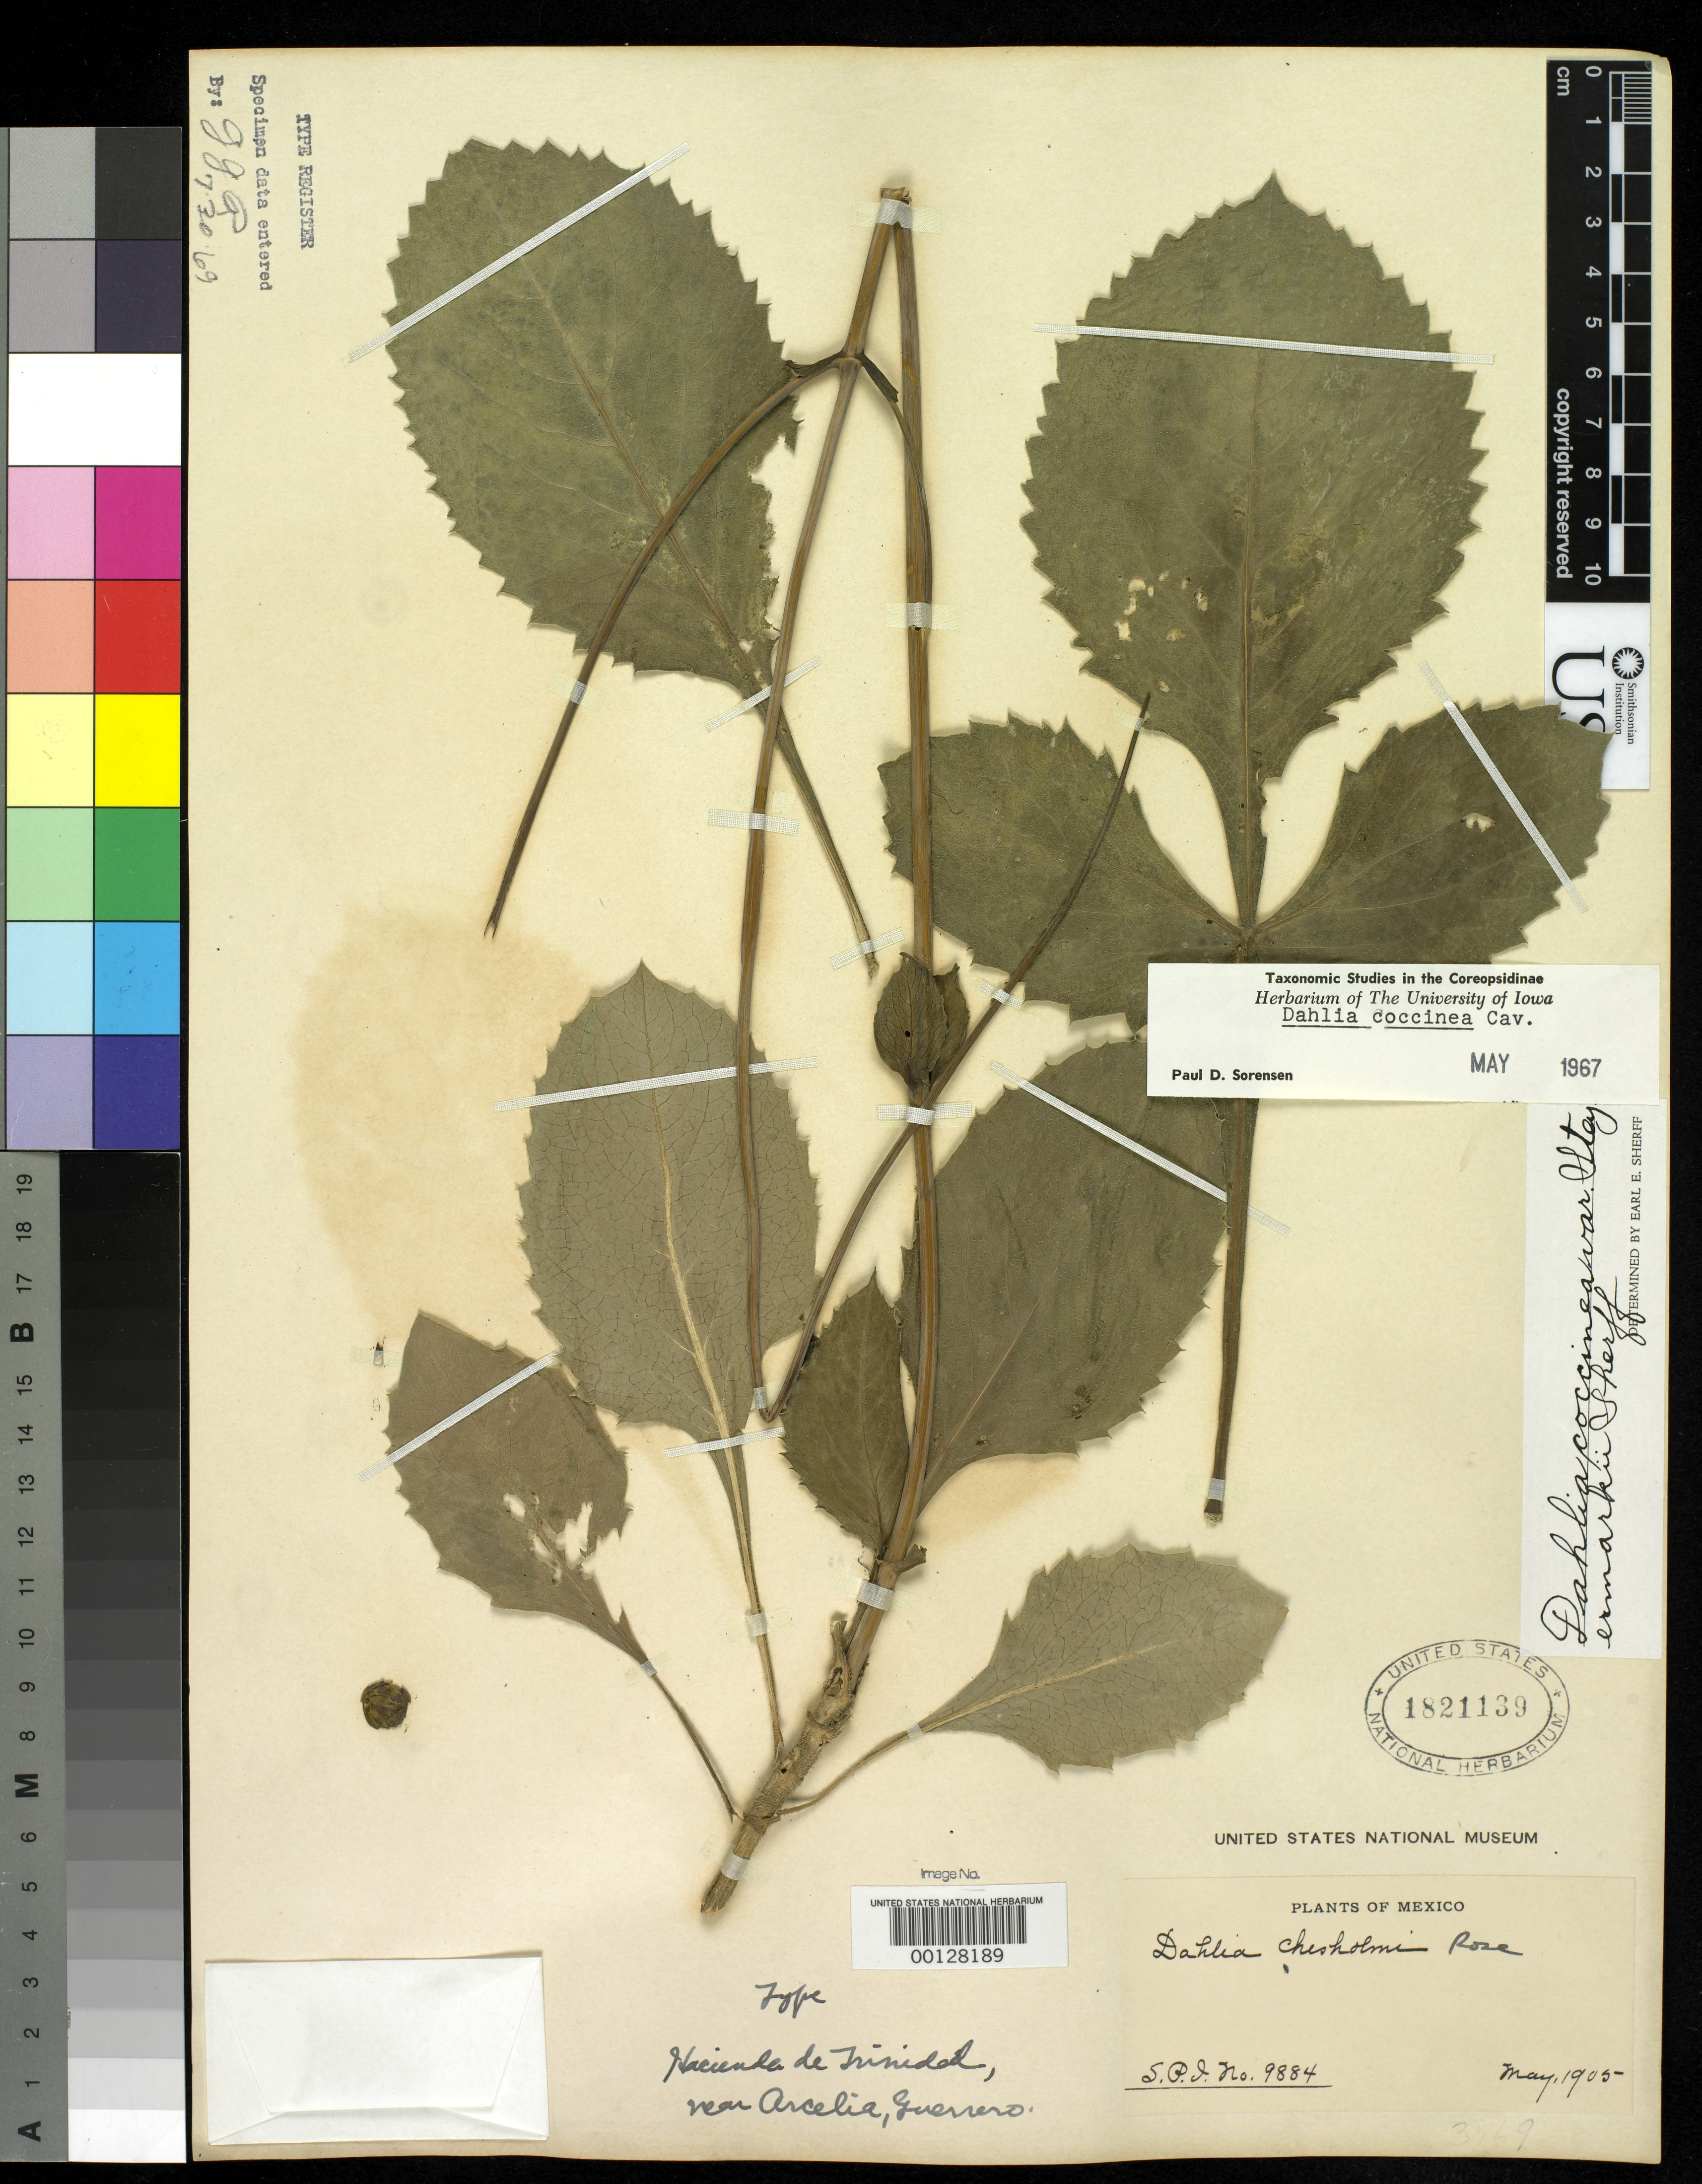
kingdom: Plantae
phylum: Tracheophyta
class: Magnoliopsida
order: Asterales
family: Asteraceae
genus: Dahlia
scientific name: Dahlia chisholmi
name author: Rose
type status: Type Collection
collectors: F. Chisholm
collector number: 9884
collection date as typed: May 1905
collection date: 1905-05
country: Mexico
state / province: Guerrero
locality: Hacienda de Trinidad.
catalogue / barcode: US 1821139